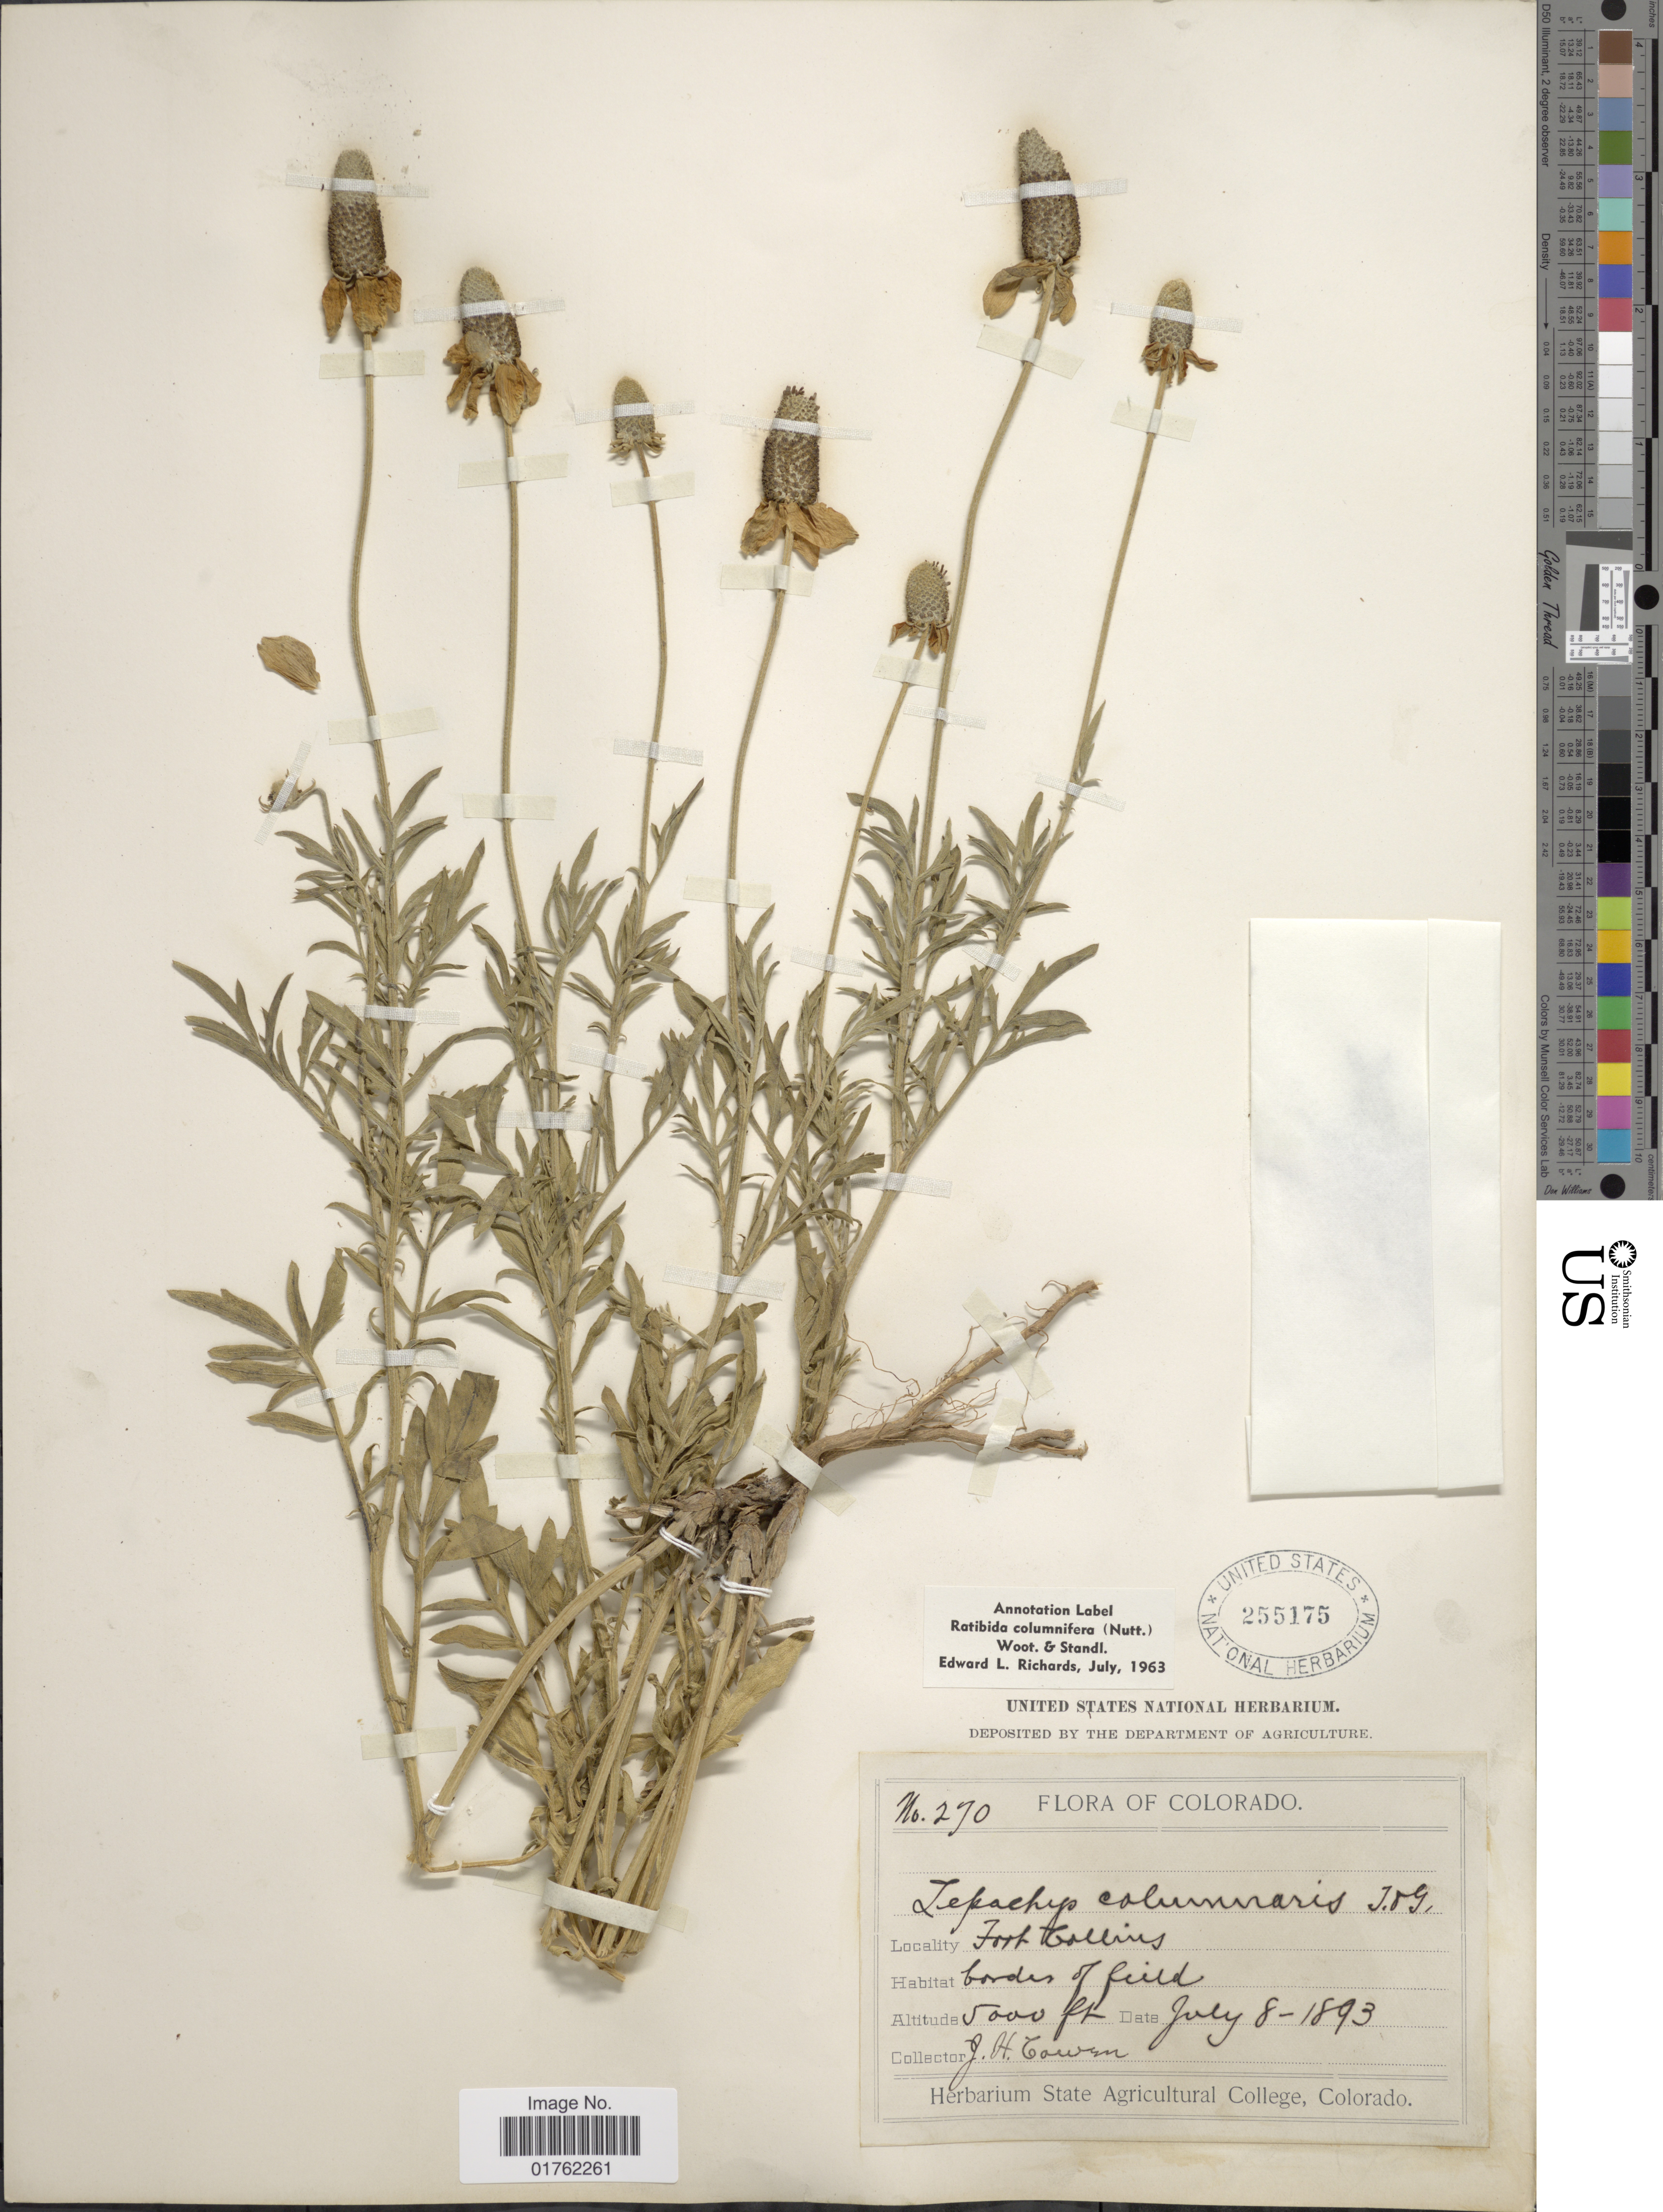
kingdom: Plantae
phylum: Tracheophyta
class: Magnoliopsida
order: Asterales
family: Asteraceae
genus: Ratibida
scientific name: Ratibida columnaris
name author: (Pursh) D. Don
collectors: J. H. Cowan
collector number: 270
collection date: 1893-07-08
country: United States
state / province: Colorado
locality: Fort Collins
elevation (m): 1524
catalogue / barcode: US 255175